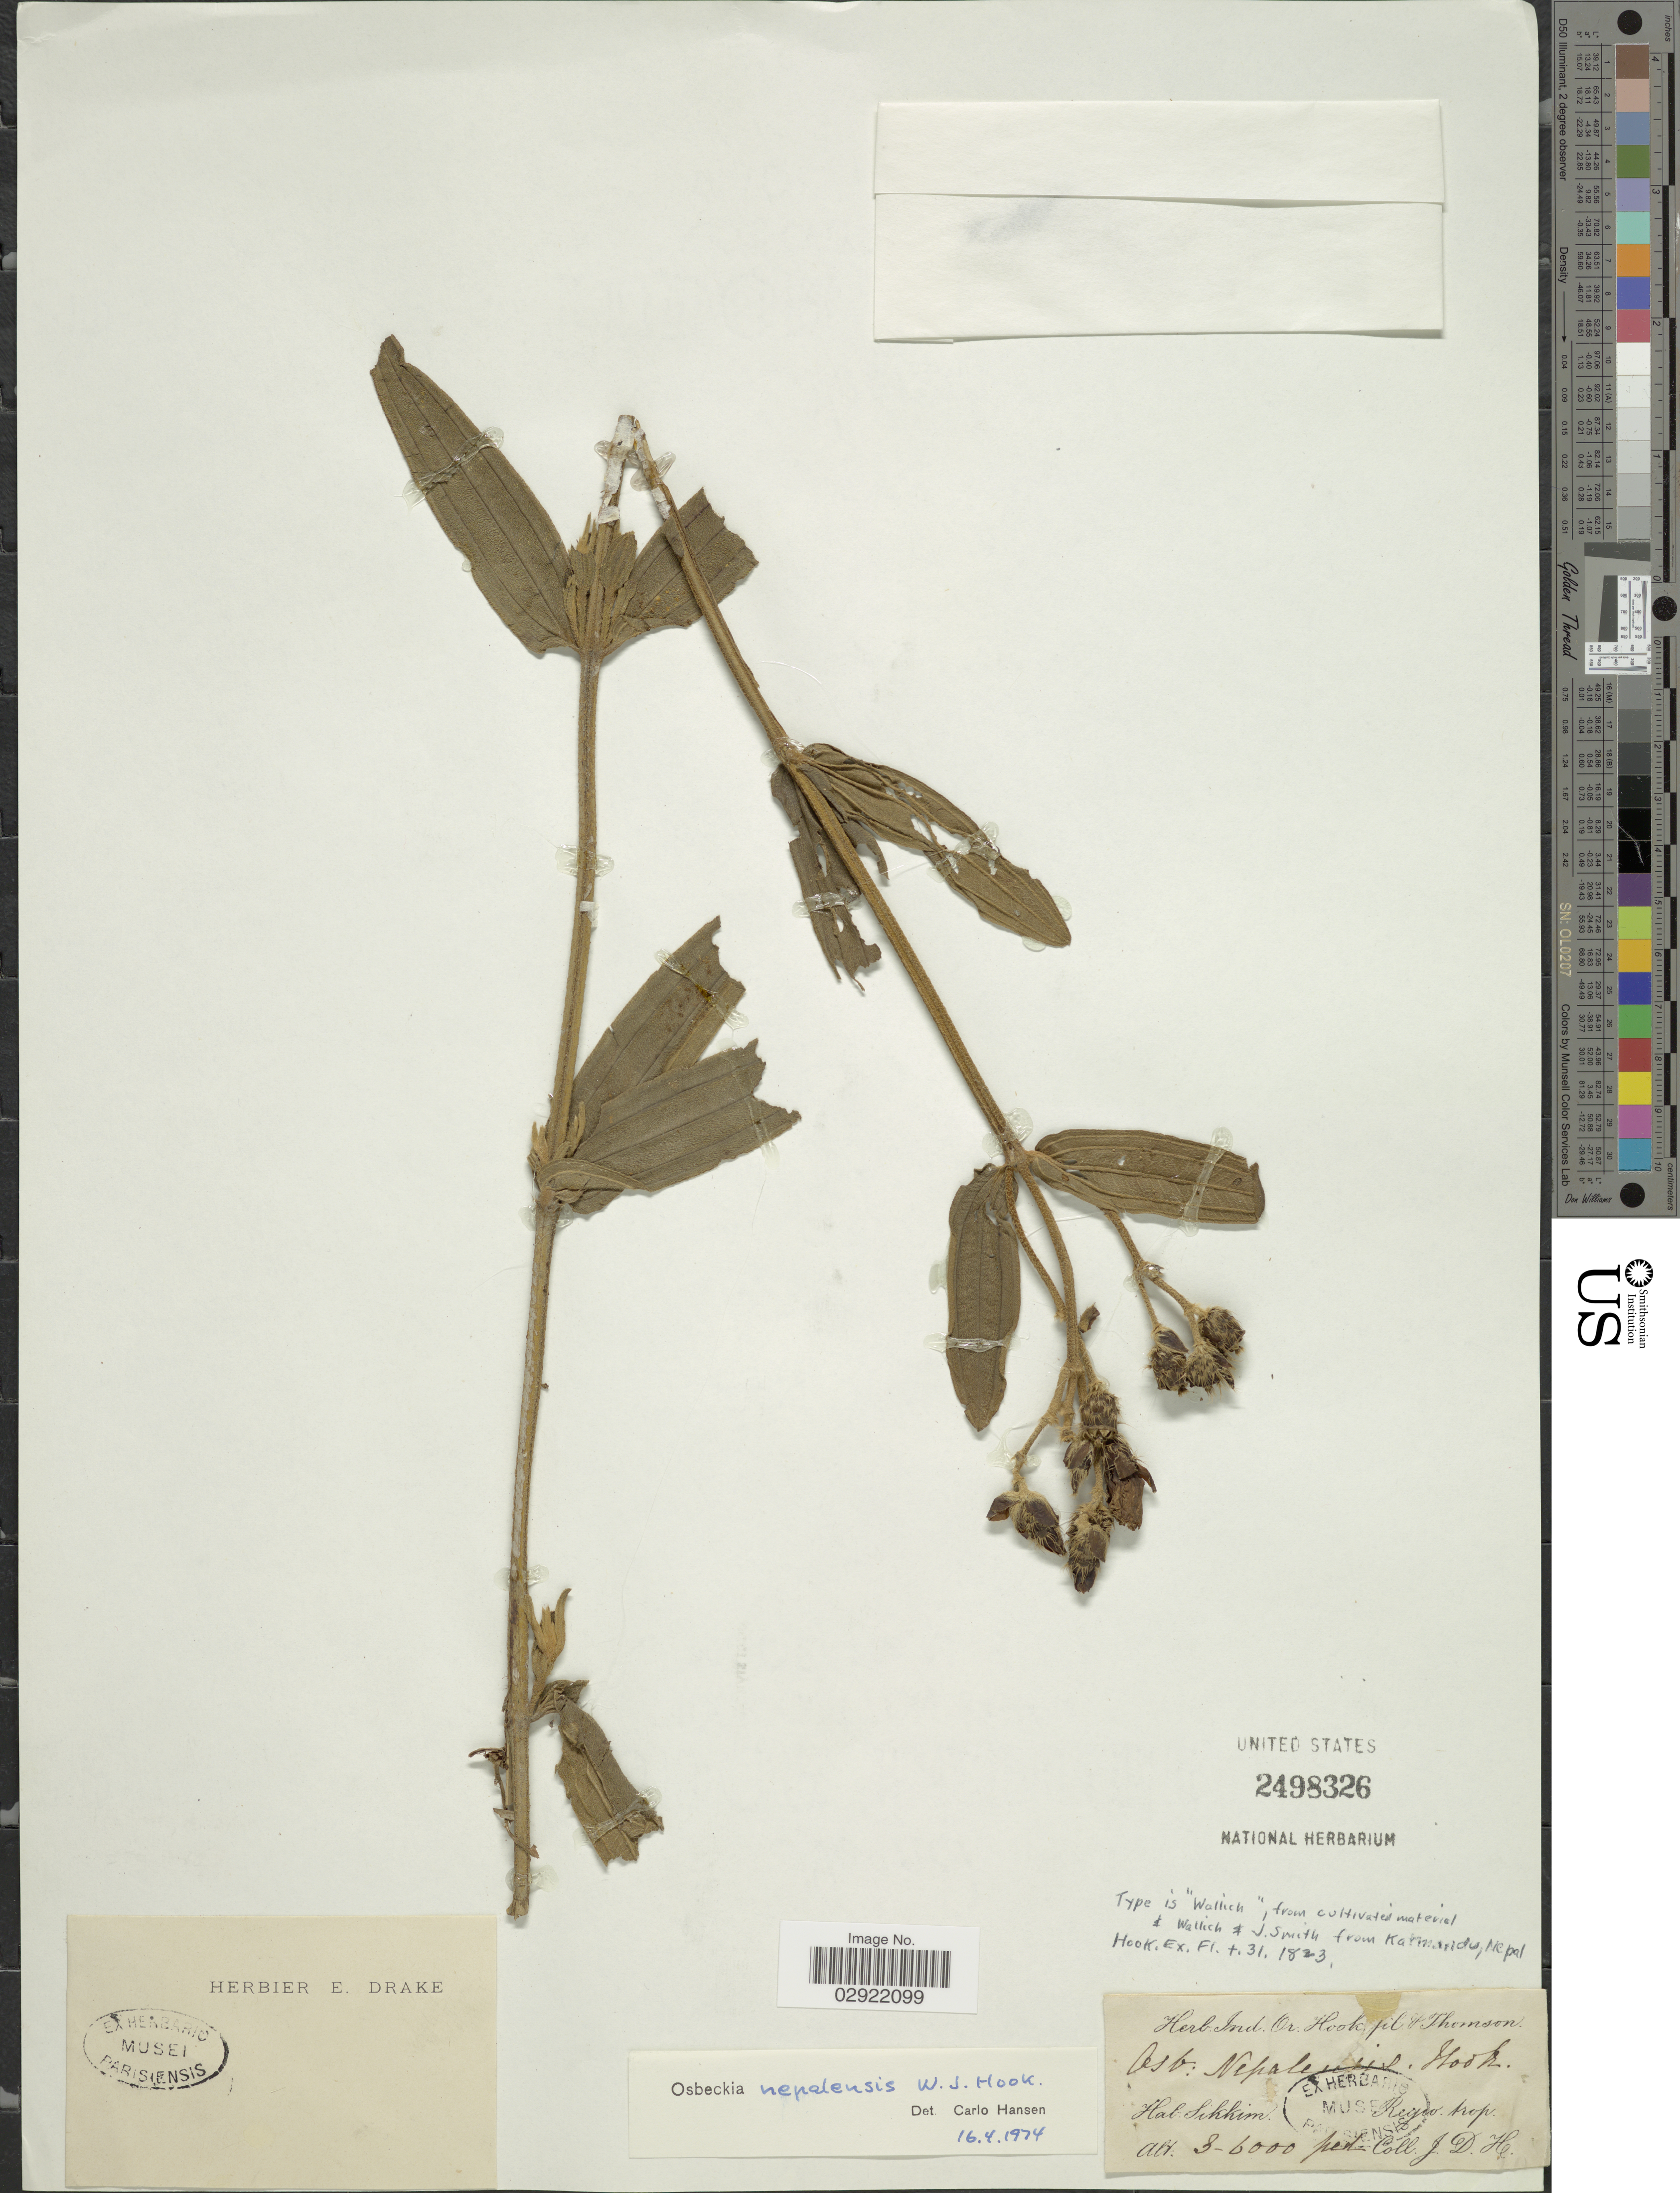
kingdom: Plantae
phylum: Tracheophyta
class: Magnoliopsida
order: Myrtales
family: Melastomataceae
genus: Osbeckia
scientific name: Osbeckia nepalensis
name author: Hook.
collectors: J. D. H.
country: India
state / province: Sikkim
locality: Regio trop.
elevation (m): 914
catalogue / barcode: US 2498326